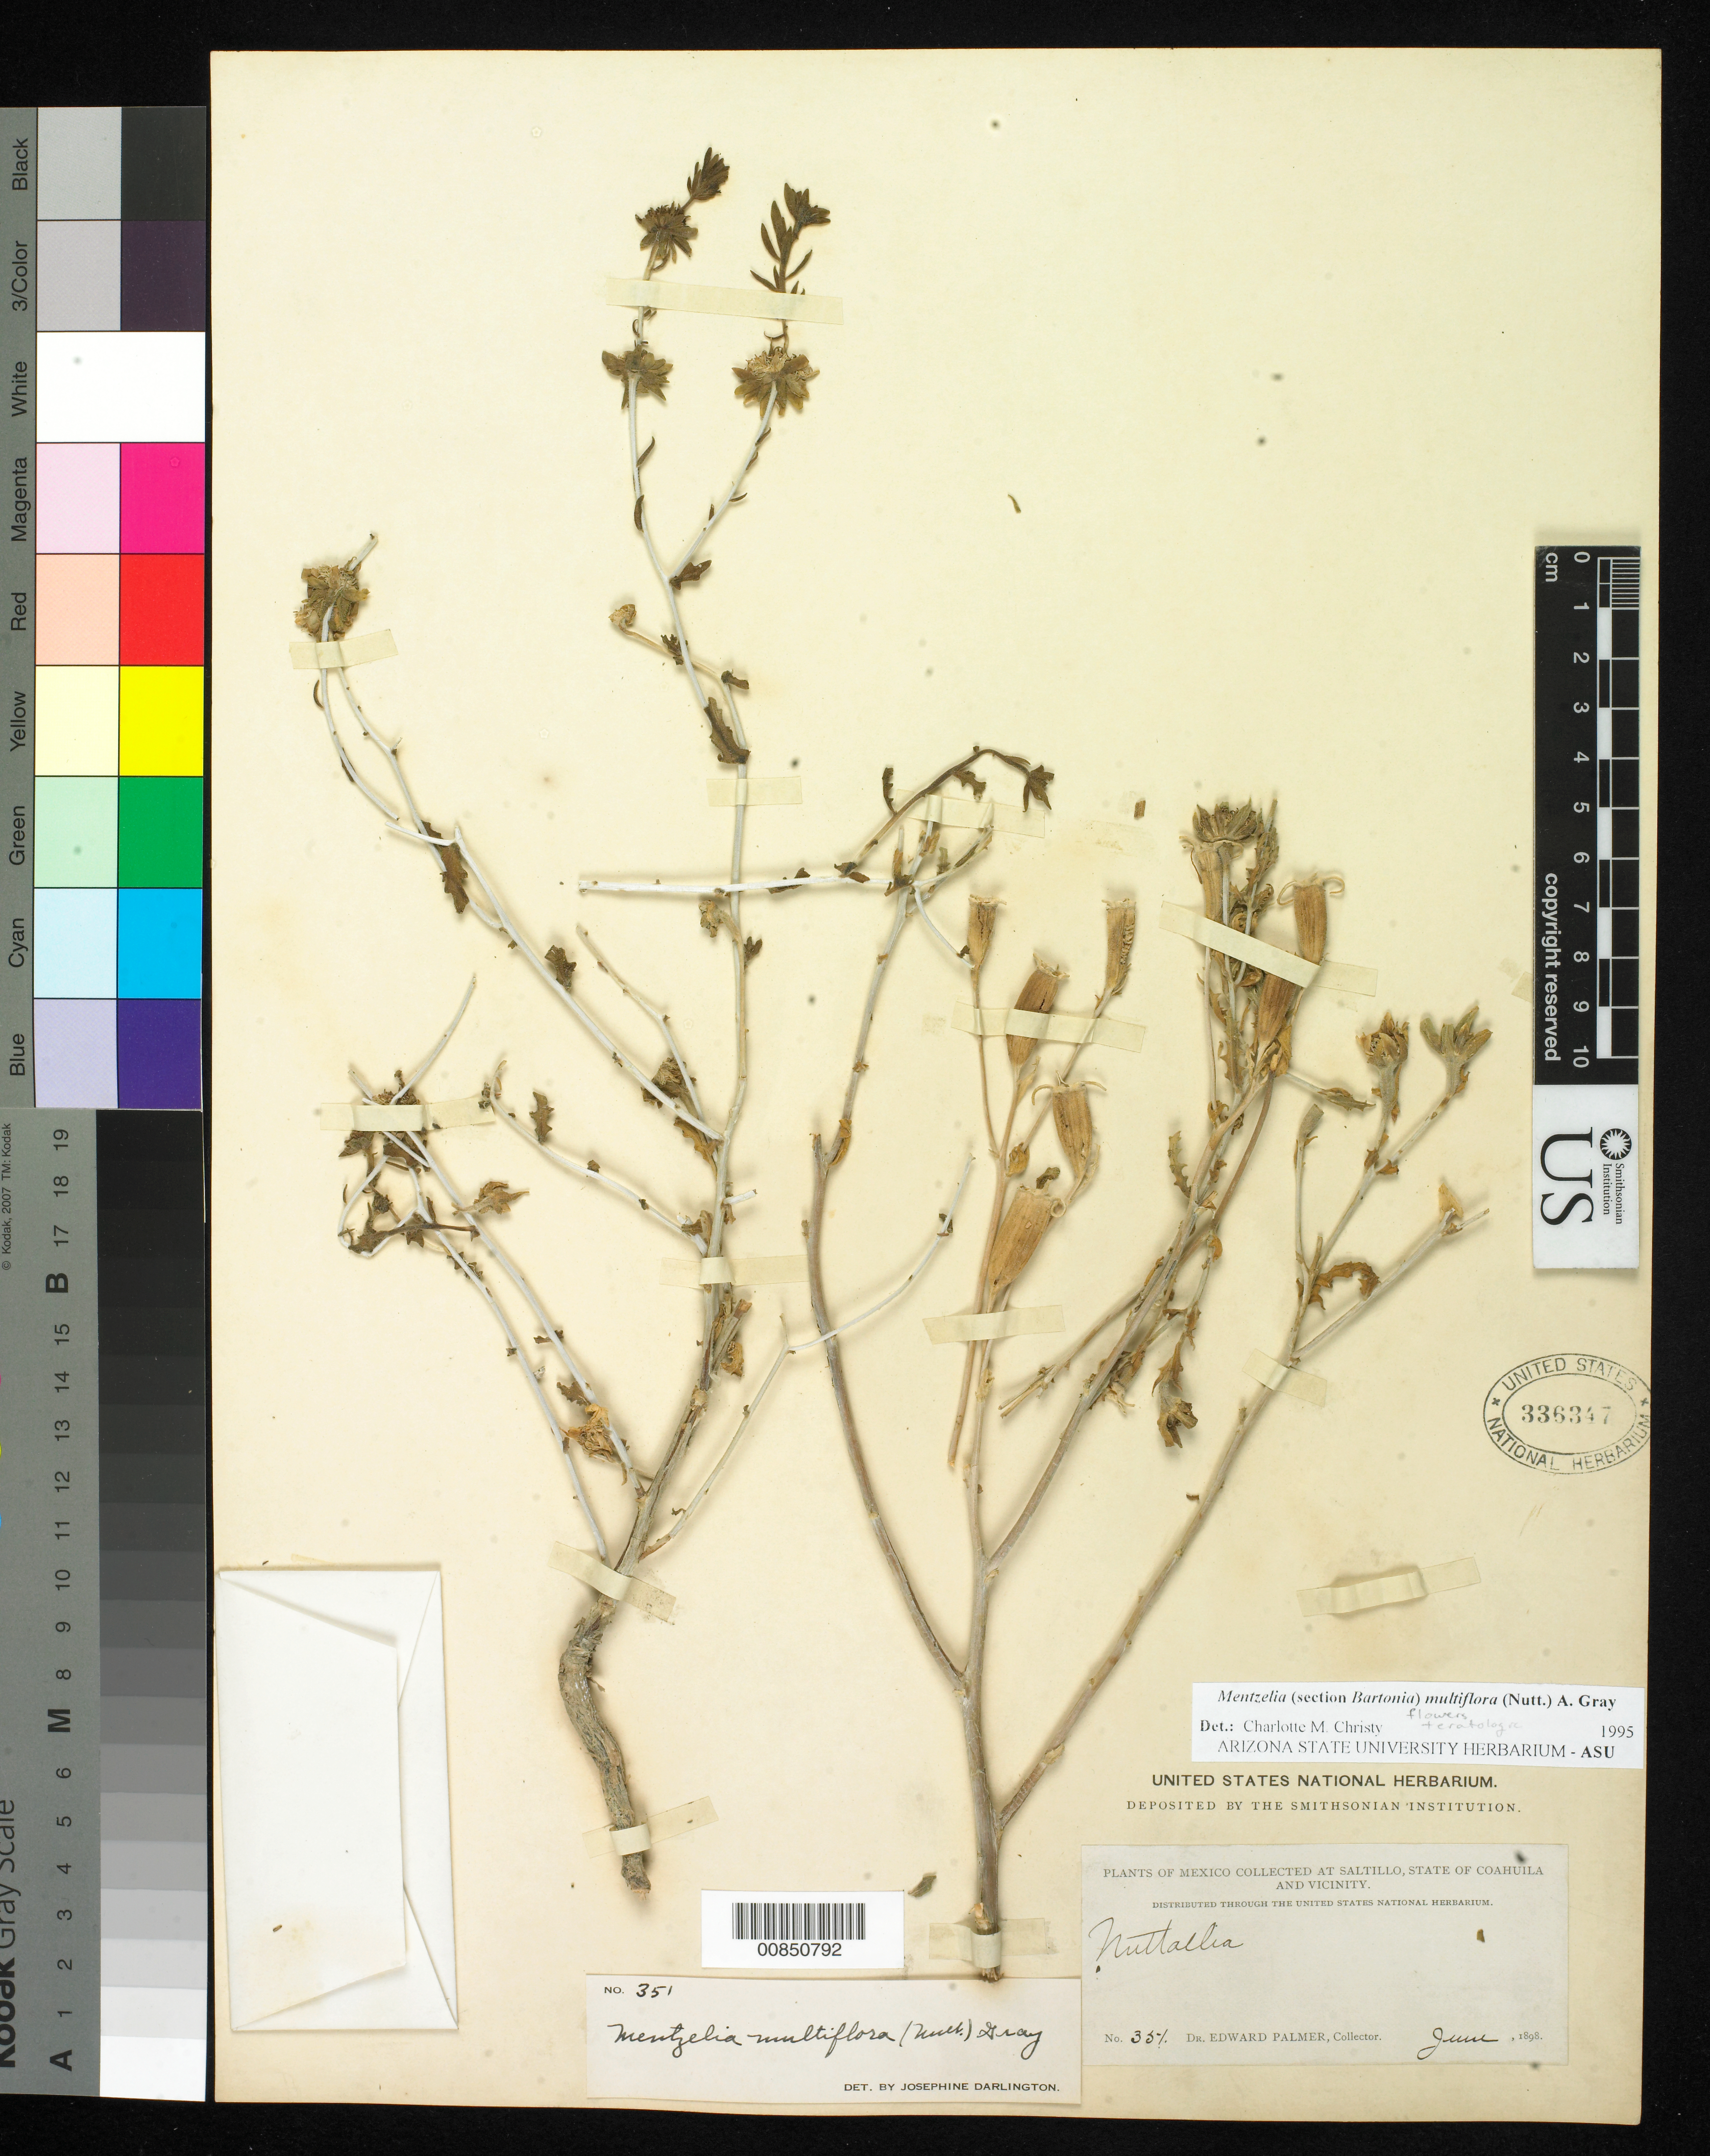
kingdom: Plantae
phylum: Tracheophyta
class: Magnoliopsida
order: Cornales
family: Loasaceae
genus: Mentzelia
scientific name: Mentzelia multiflora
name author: (Nutt.) A. Gray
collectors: E. Palmer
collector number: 351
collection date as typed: Jun 1898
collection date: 1898-06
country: Mexico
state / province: Coahuila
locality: Saltillo, Coahuila and vicinity.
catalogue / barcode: US 336347